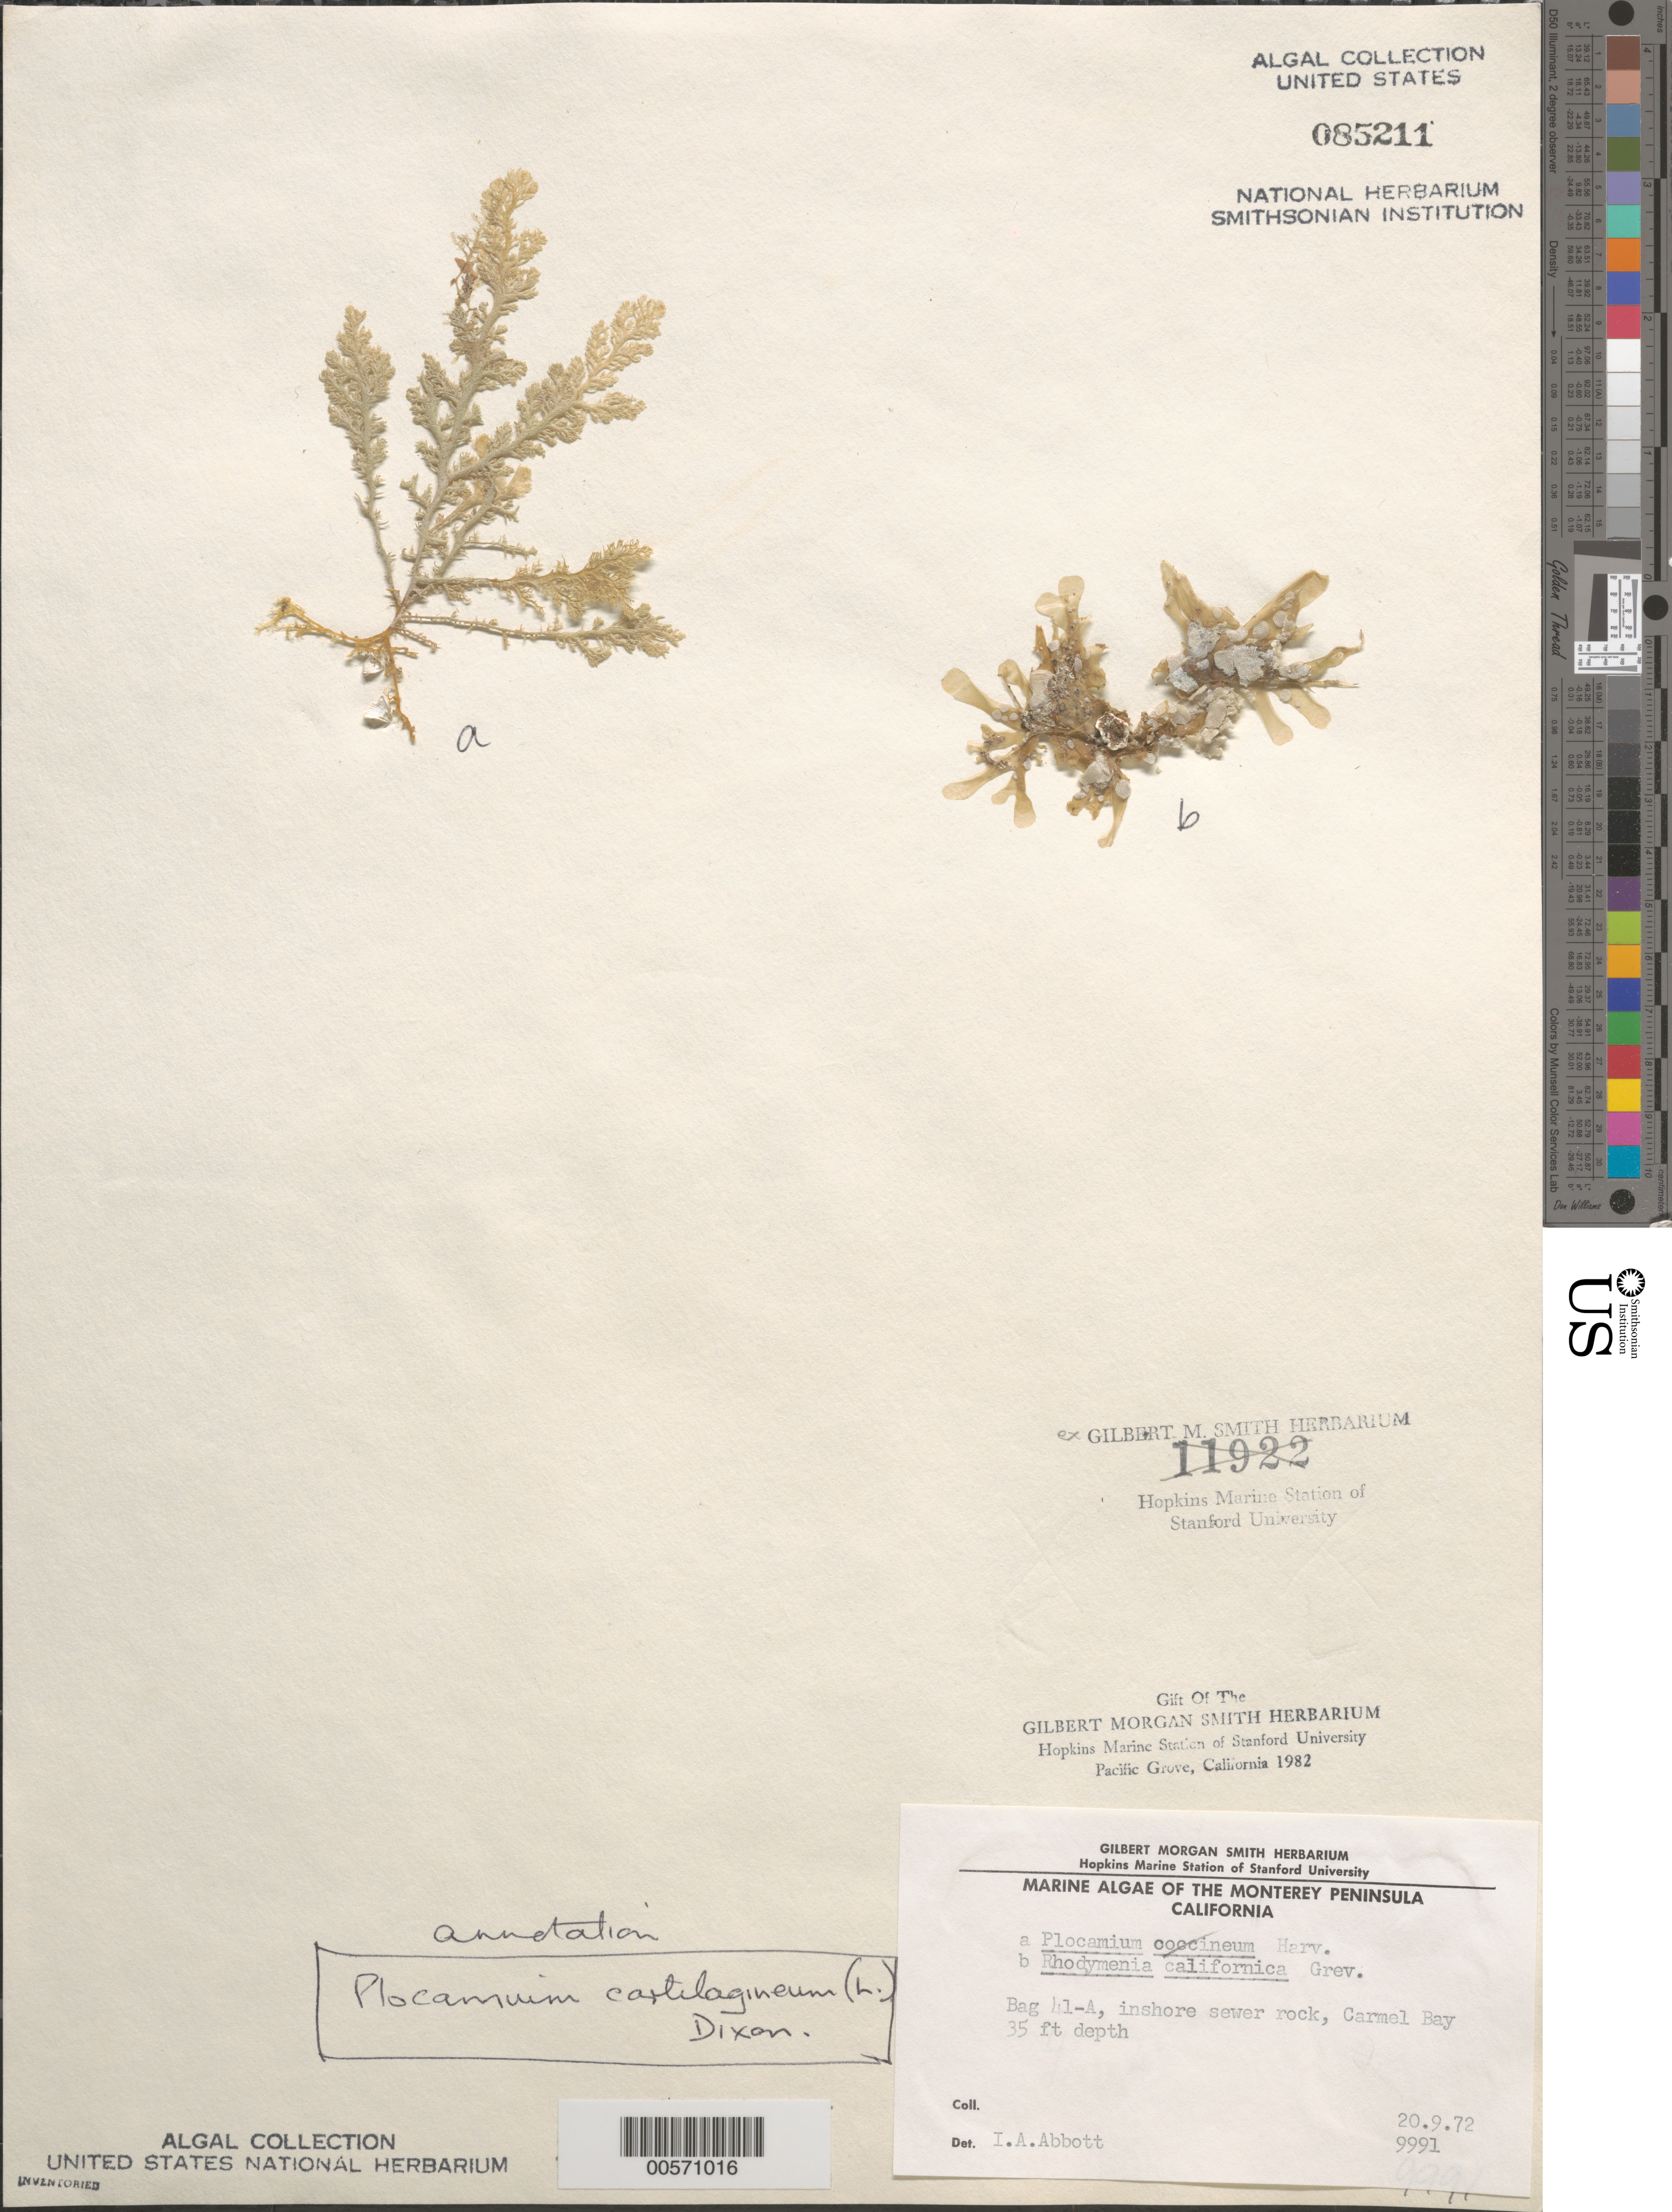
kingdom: Plantae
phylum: Rhodophyta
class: Florideophyceae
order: Plocamiales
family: Plocamiaceae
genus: Plocamium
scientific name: Plocamium cartilagineum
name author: (L.) P.S. Dixon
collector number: IAA 9991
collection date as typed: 20 Sep 1972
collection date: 1972-09-20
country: United States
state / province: California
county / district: Monterey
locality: Carmel Bay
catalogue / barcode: US 85211